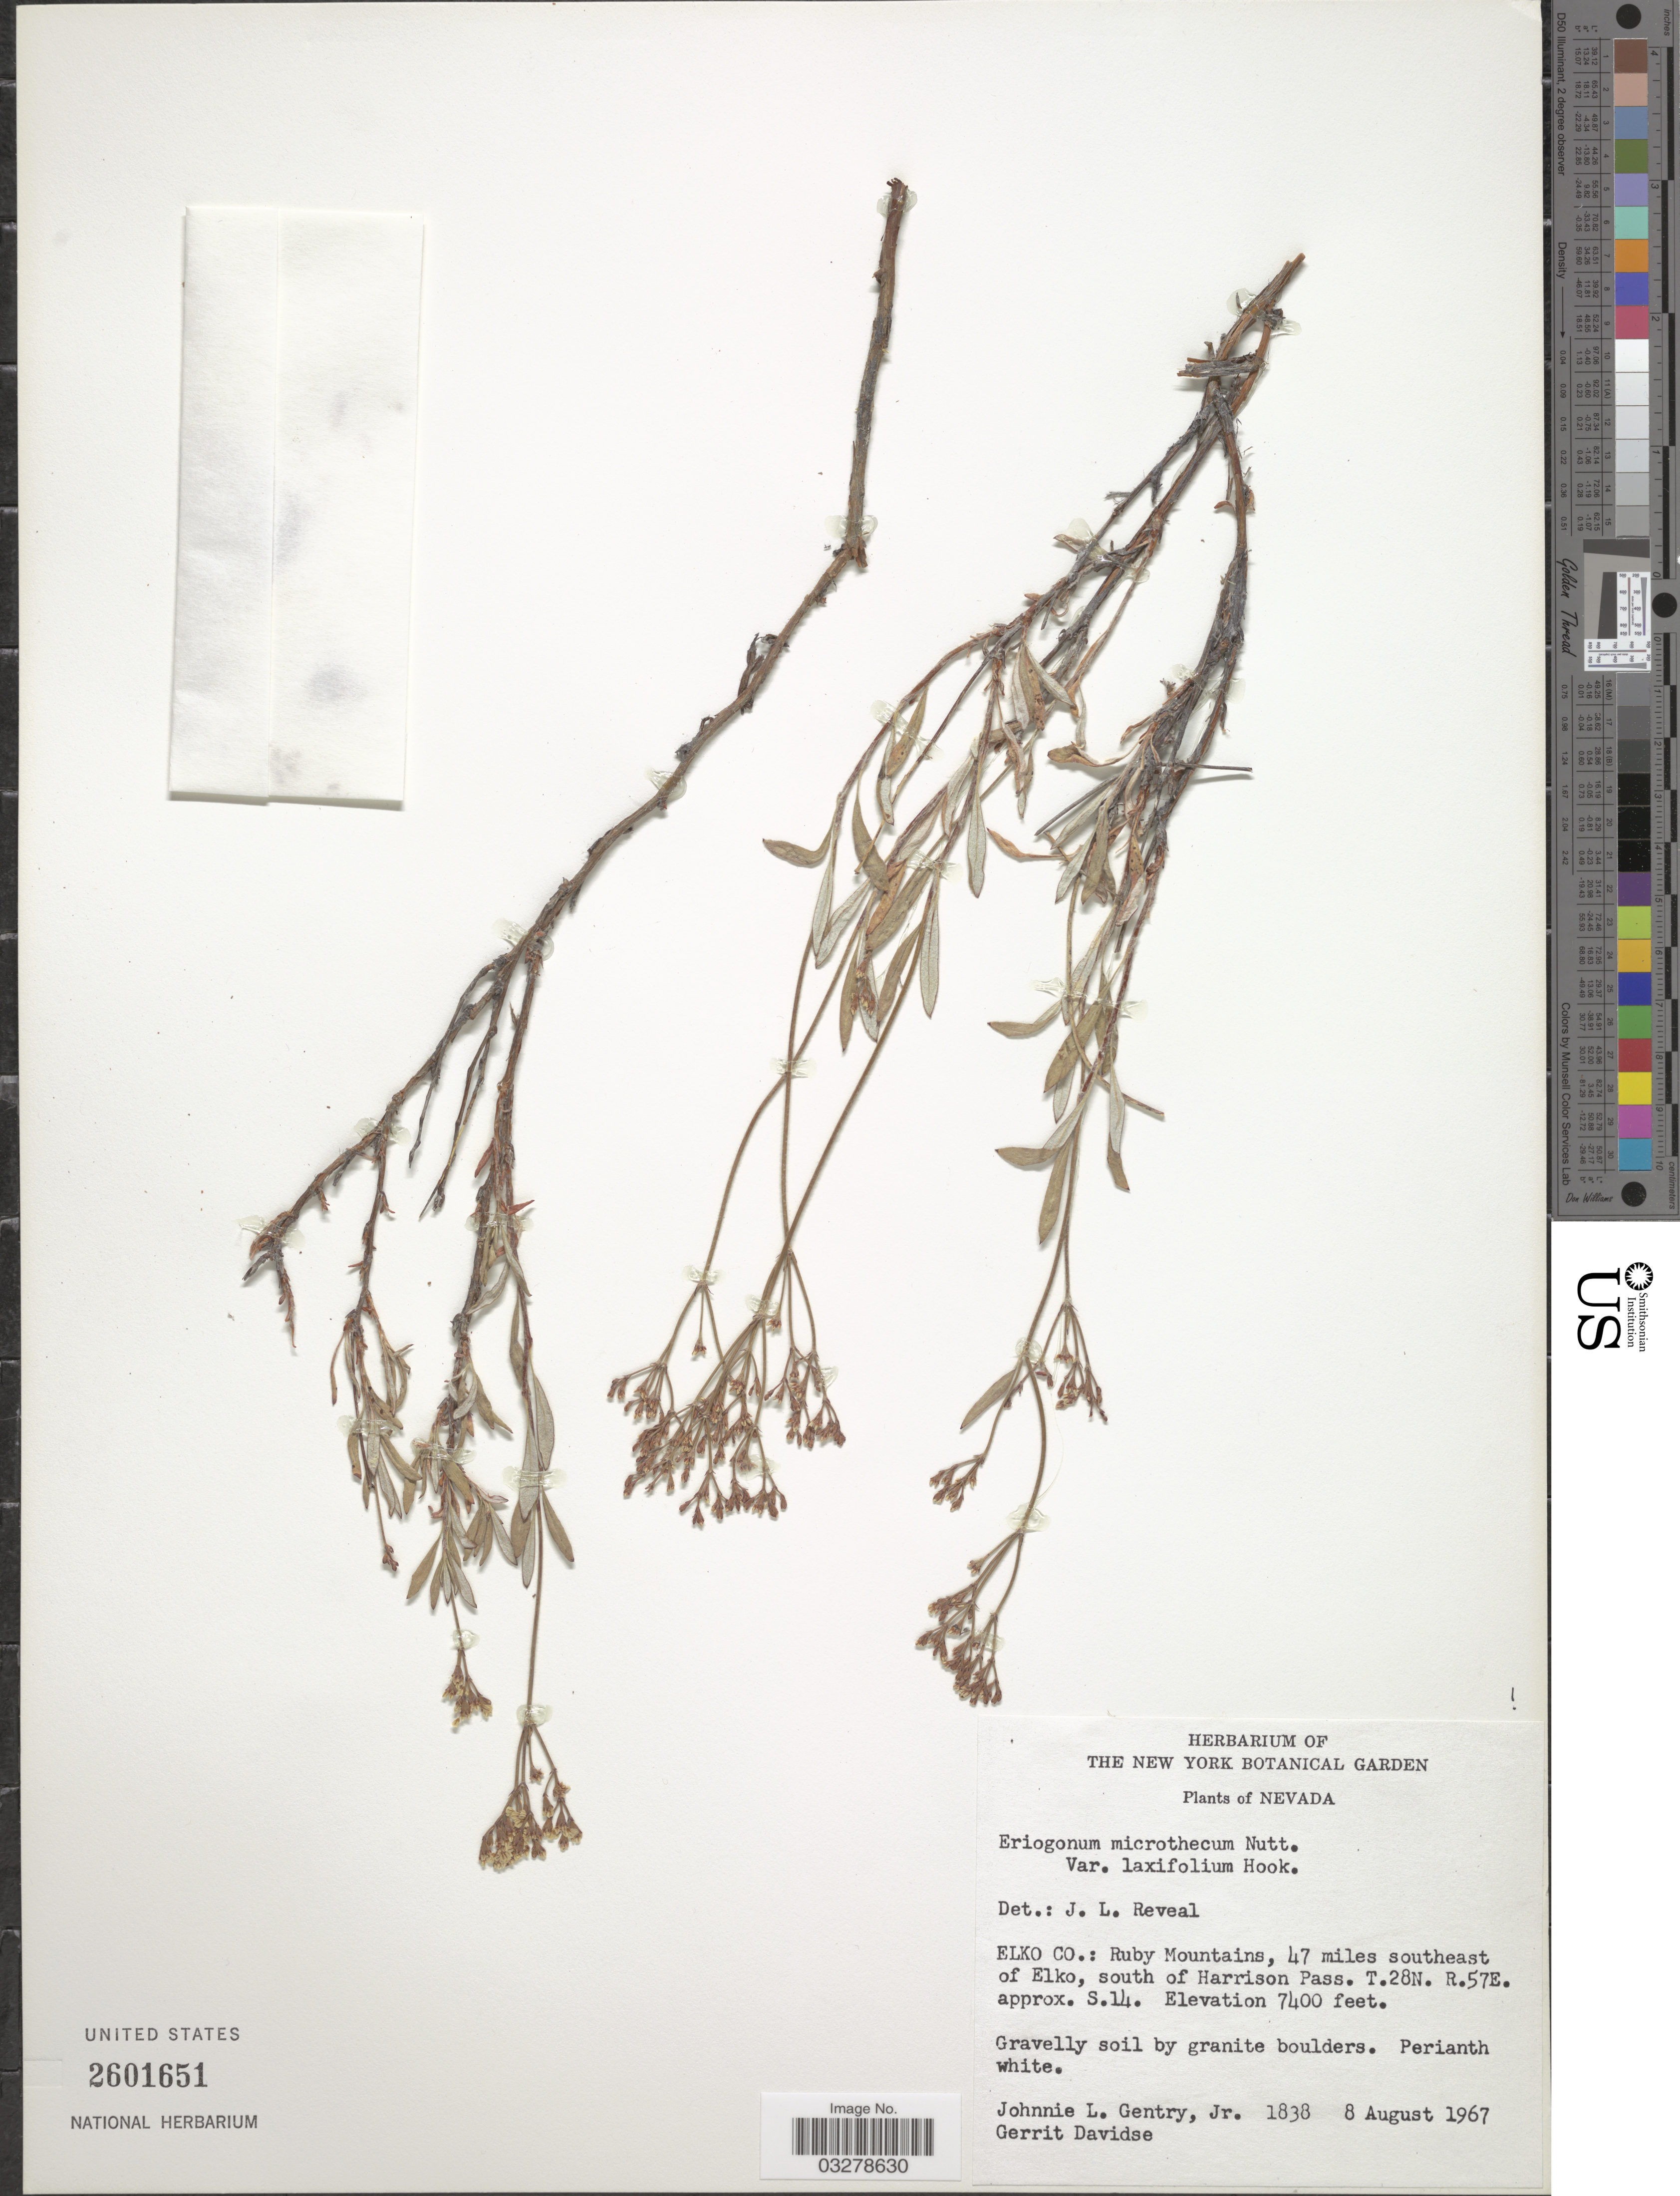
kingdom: Plantae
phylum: Tracheophyta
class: Magnoliopsida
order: Caryophyllales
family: Polygonaceae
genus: Eriogonum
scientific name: Eriogonum microtheca var. laxiflorum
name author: Hook.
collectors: J. L. Gentry & G. Davidse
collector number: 1838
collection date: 1967-08-08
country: United States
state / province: Nevada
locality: Elko Co.: Ruby Mountains, 47 miles southeast of Elko, south of Harrison Pass. T.28N. R.57E. approx. S.14.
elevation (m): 2256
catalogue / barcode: US 2601651